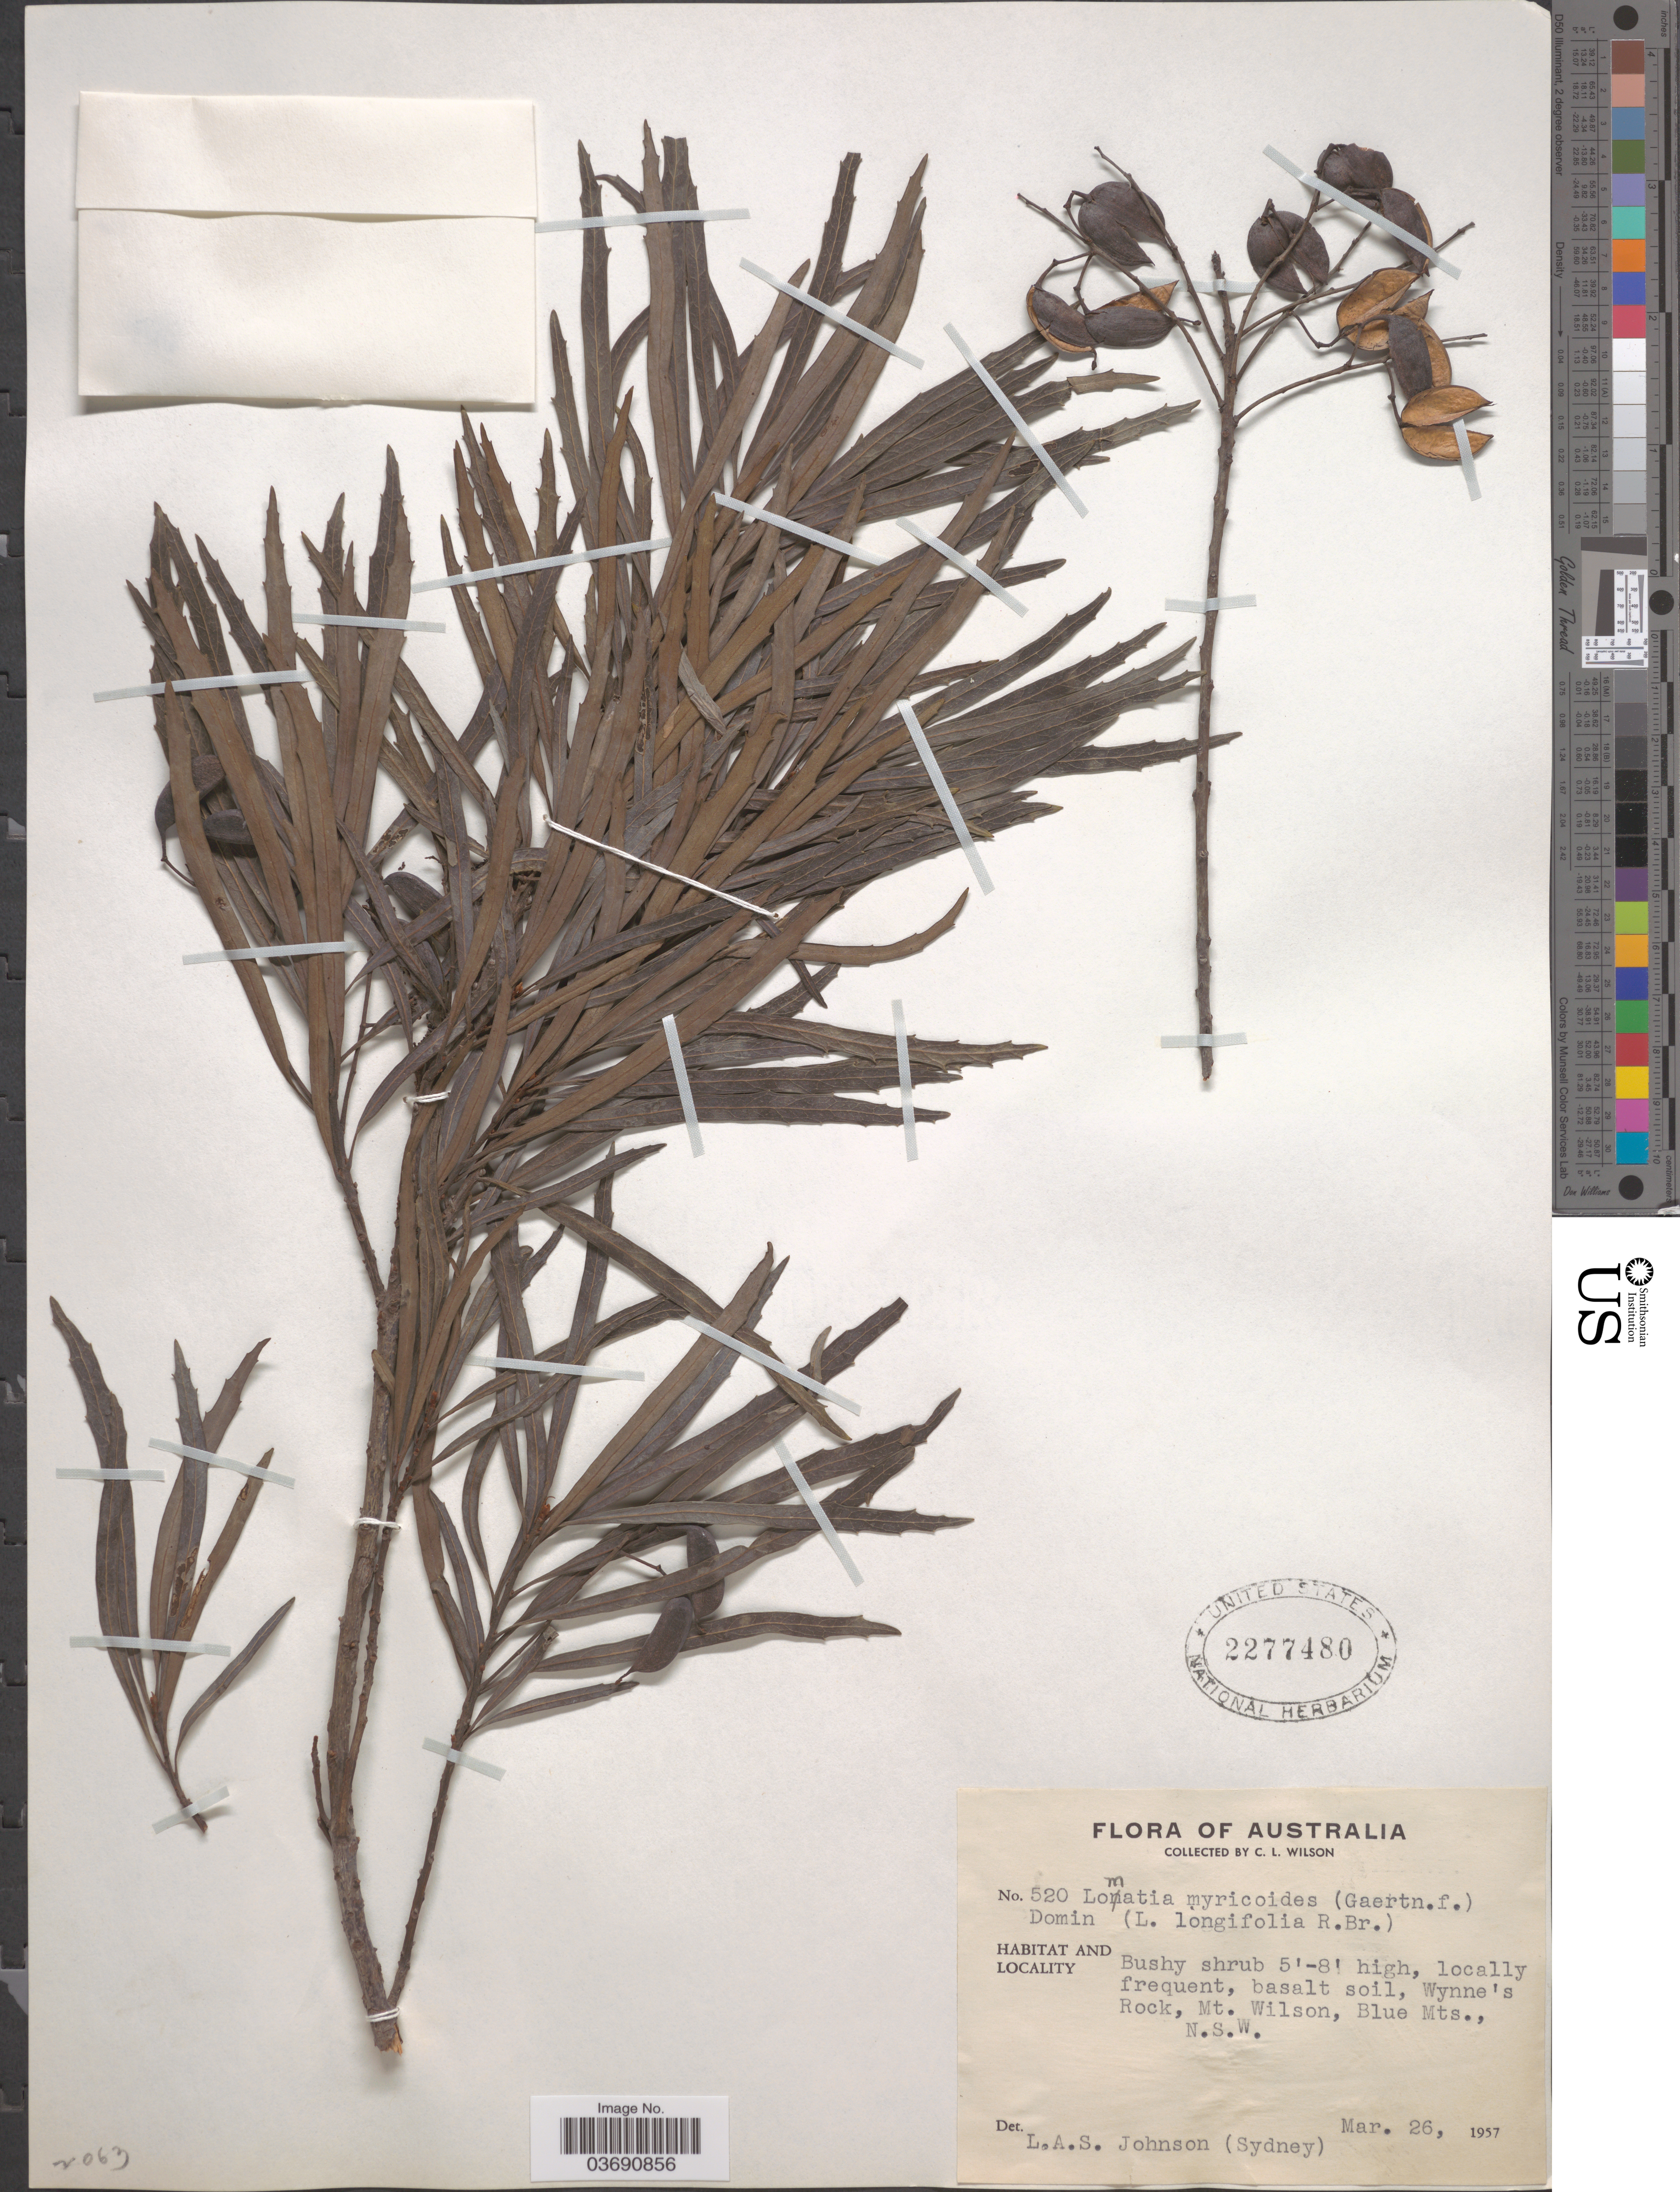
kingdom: Plantae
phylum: Tracheophyta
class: Magnoliopsida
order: Proteales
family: Proteaceae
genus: Lomatia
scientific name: Lomatia myricoides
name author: Domin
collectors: C. L. Wilson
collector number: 520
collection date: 1957-03-26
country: Australia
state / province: New South Wales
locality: Wynne's Rock, Mt. Wilson, Blue Mts.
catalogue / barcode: US 2277480